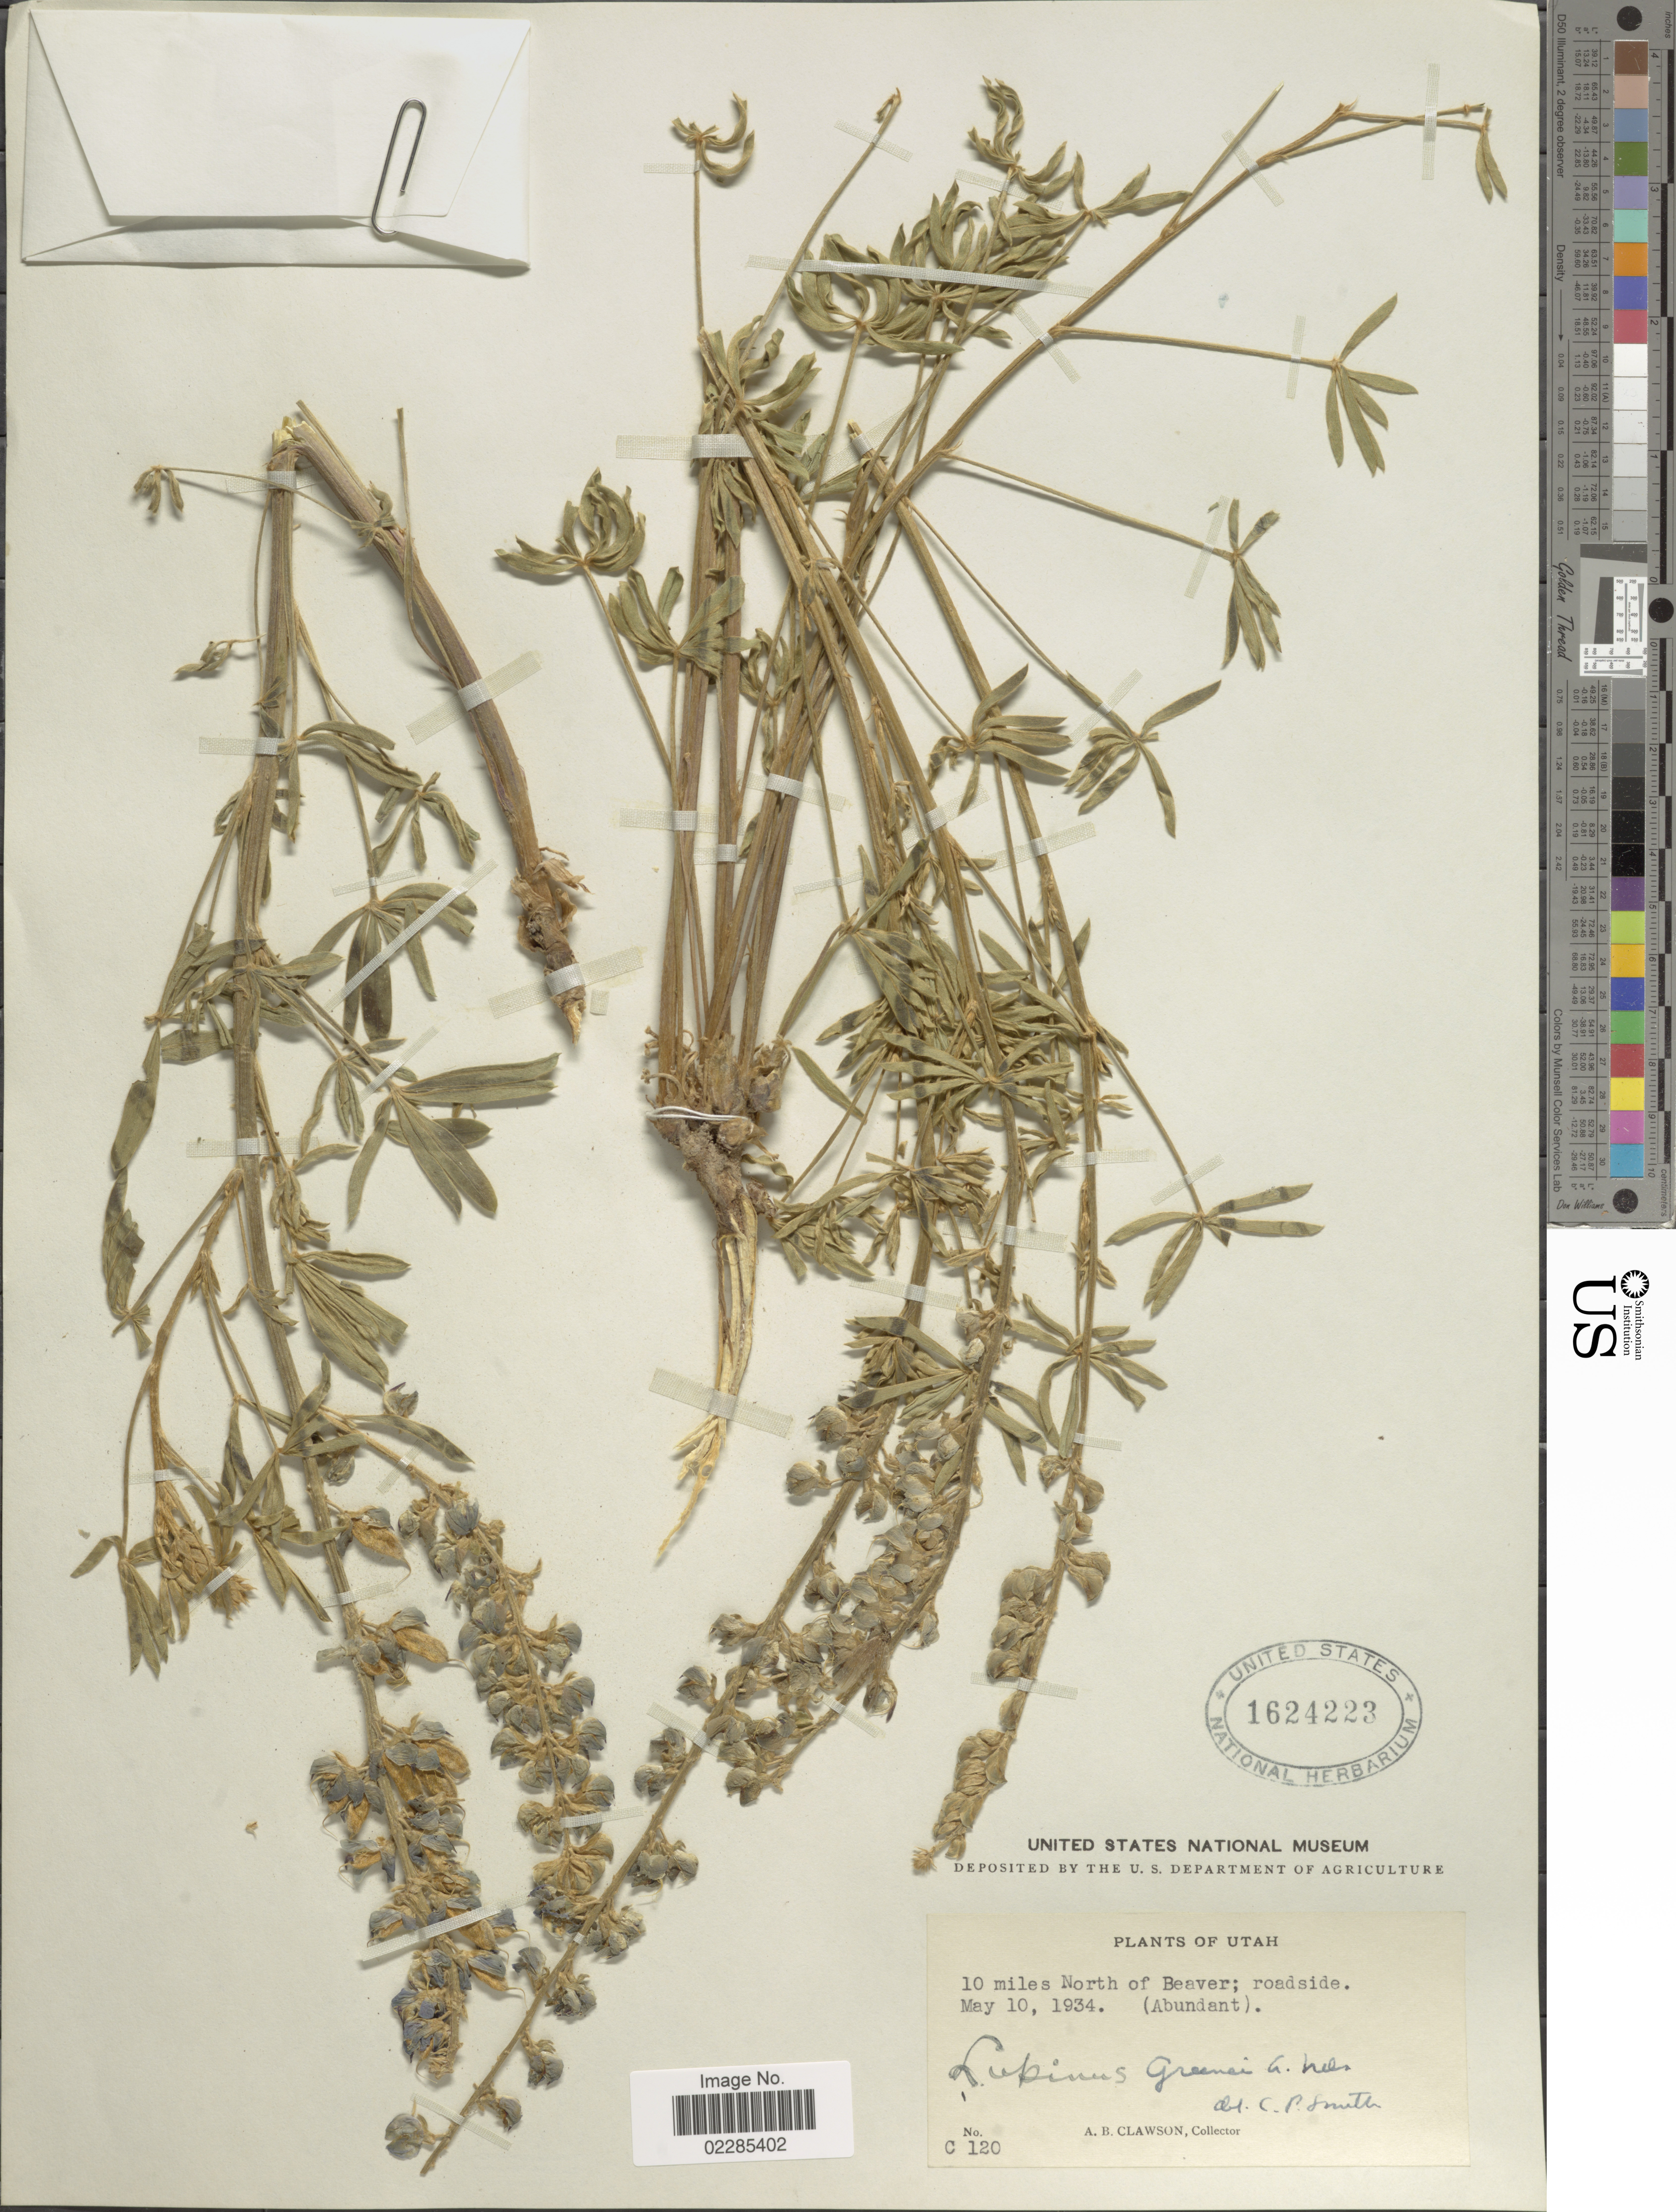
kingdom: Plantae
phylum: Tracheophyta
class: Magnoliopsida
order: Fabales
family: Fabaceae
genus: Lupinus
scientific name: Lupinus greenei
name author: A. Nelson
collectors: A. Clawson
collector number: C 120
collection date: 1934-05-10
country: United States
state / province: Utah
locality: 10 miles North of Beaver; roadside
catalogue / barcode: US 1624223